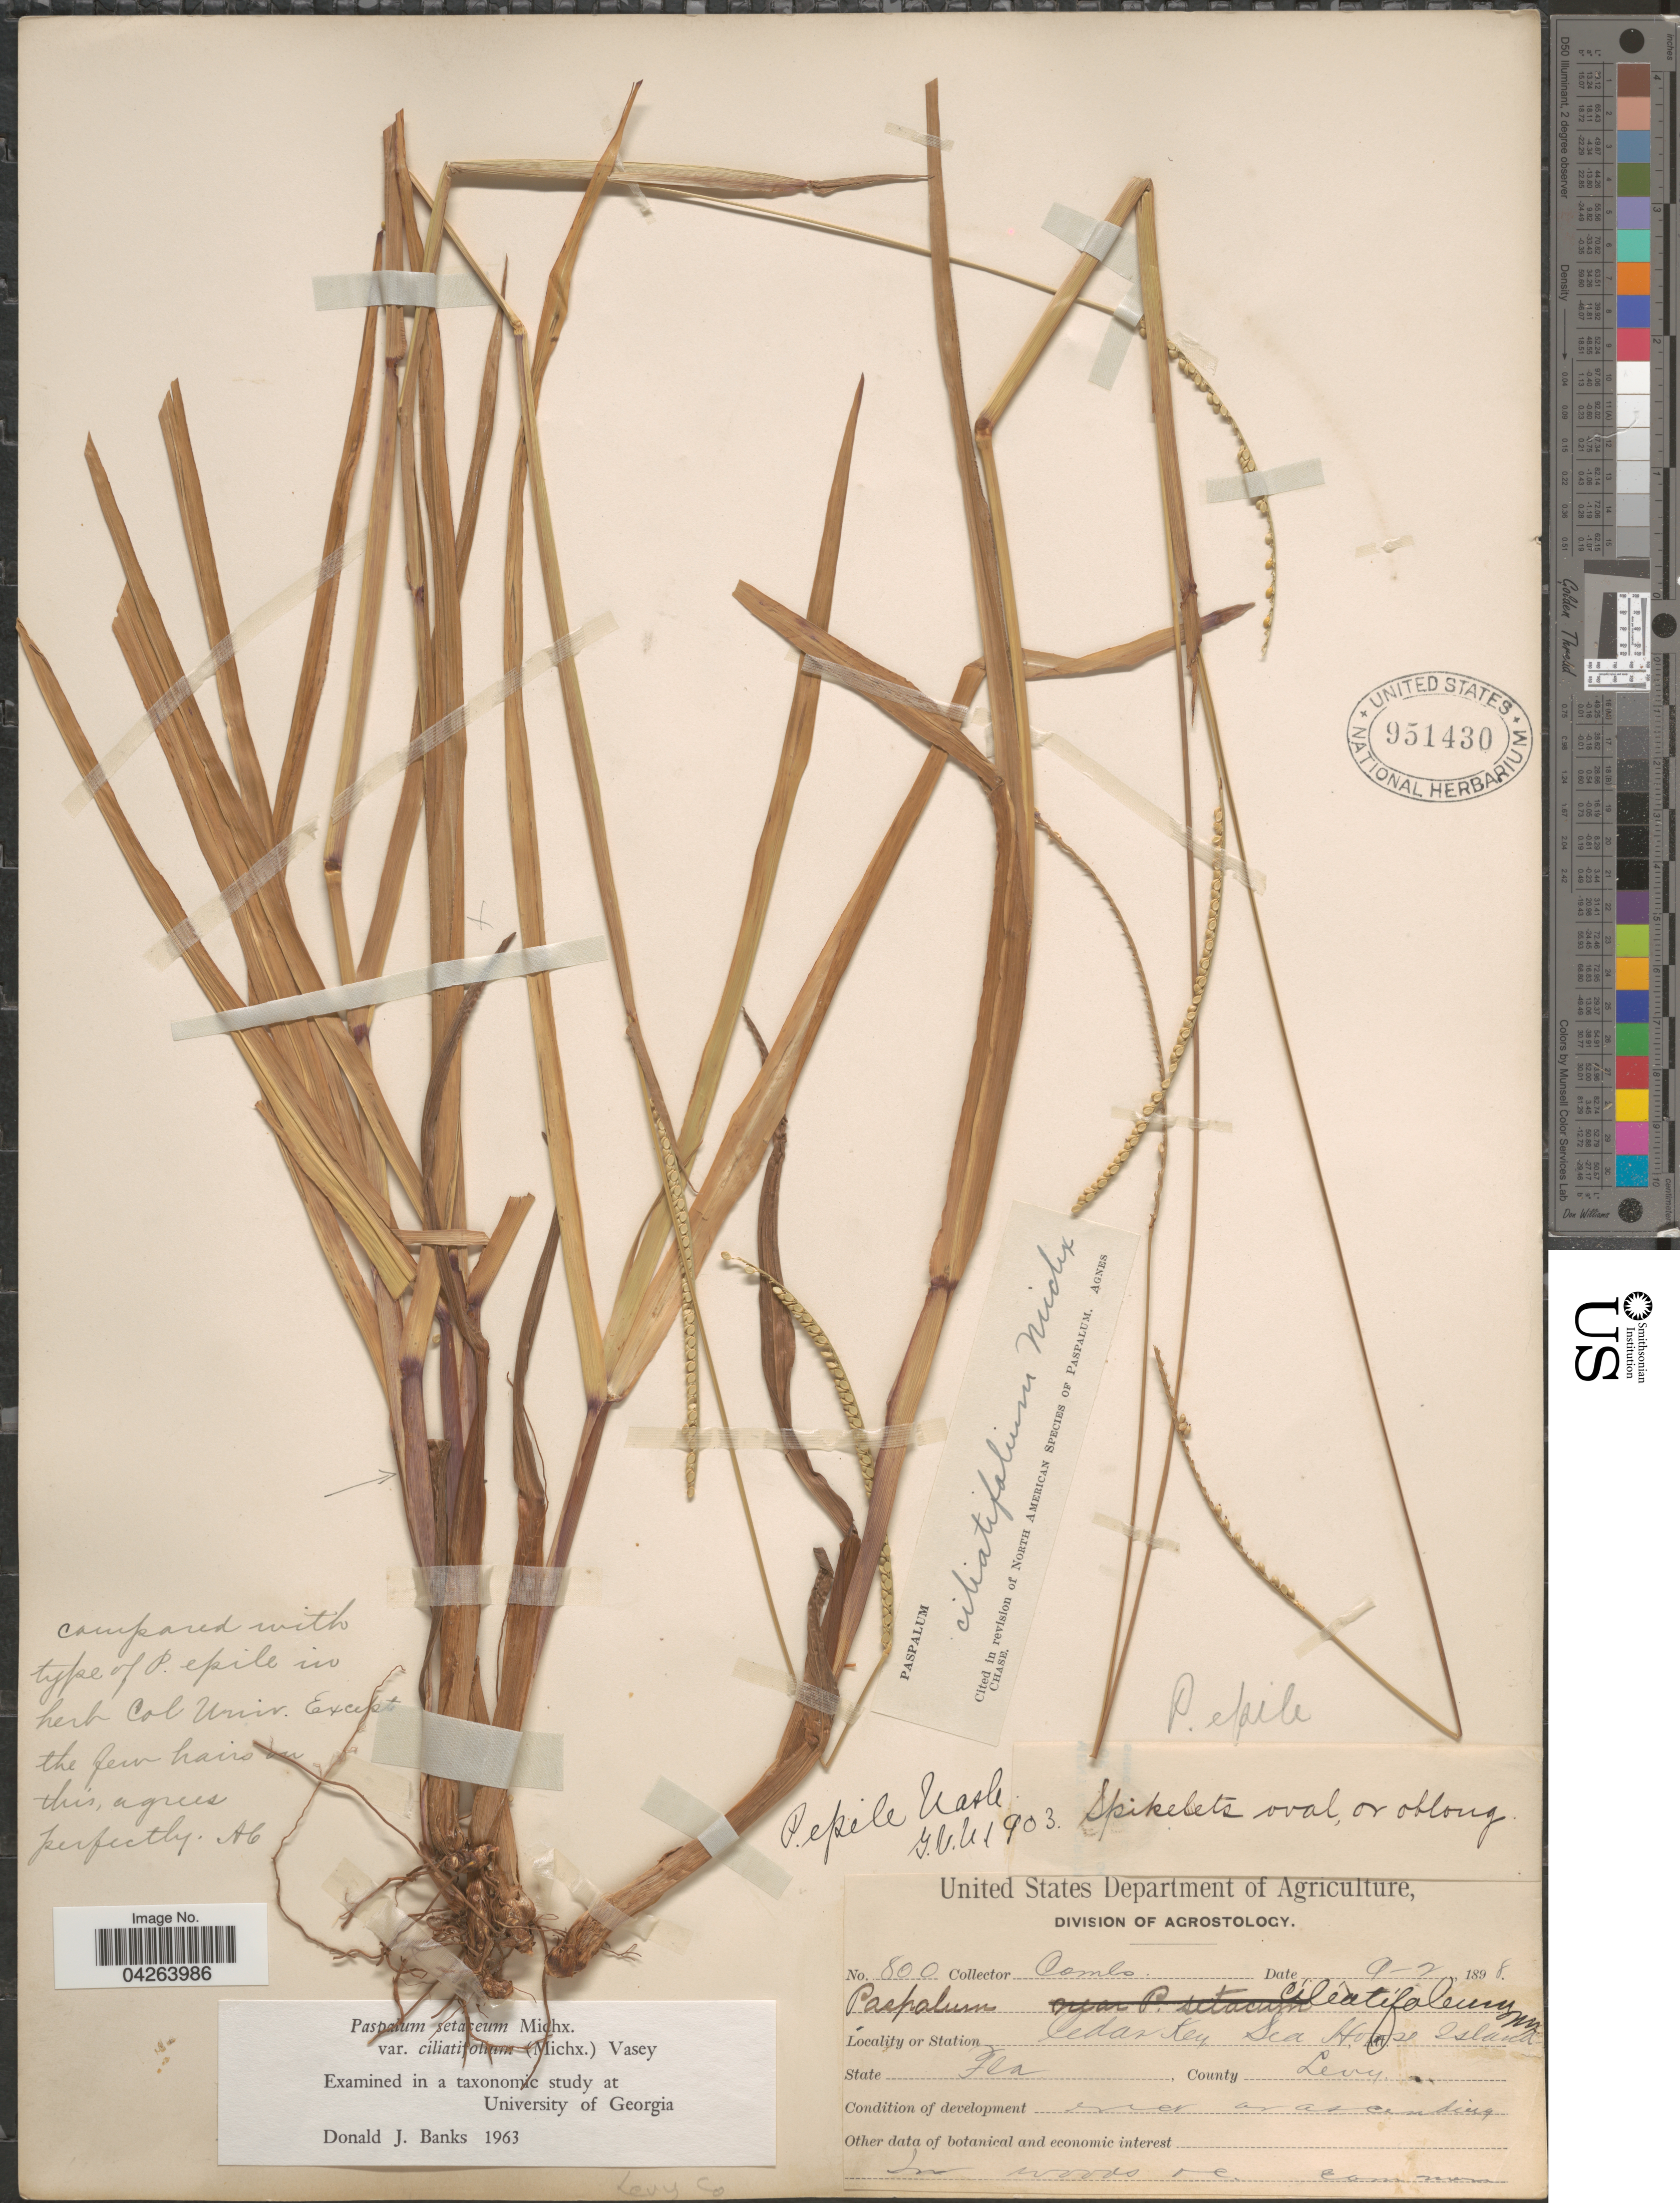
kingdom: Plantae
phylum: Tracheophyta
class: Liliopsida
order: Poales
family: Poaceae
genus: Paspalum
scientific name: Paspalum setaceum var. ciliatifolium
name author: (Michx.) Vasey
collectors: -. Combs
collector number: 800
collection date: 1898-09-02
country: United States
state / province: Florida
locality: Cedar Key. Sea Horse Island. County Levy.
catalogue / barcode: US 951430